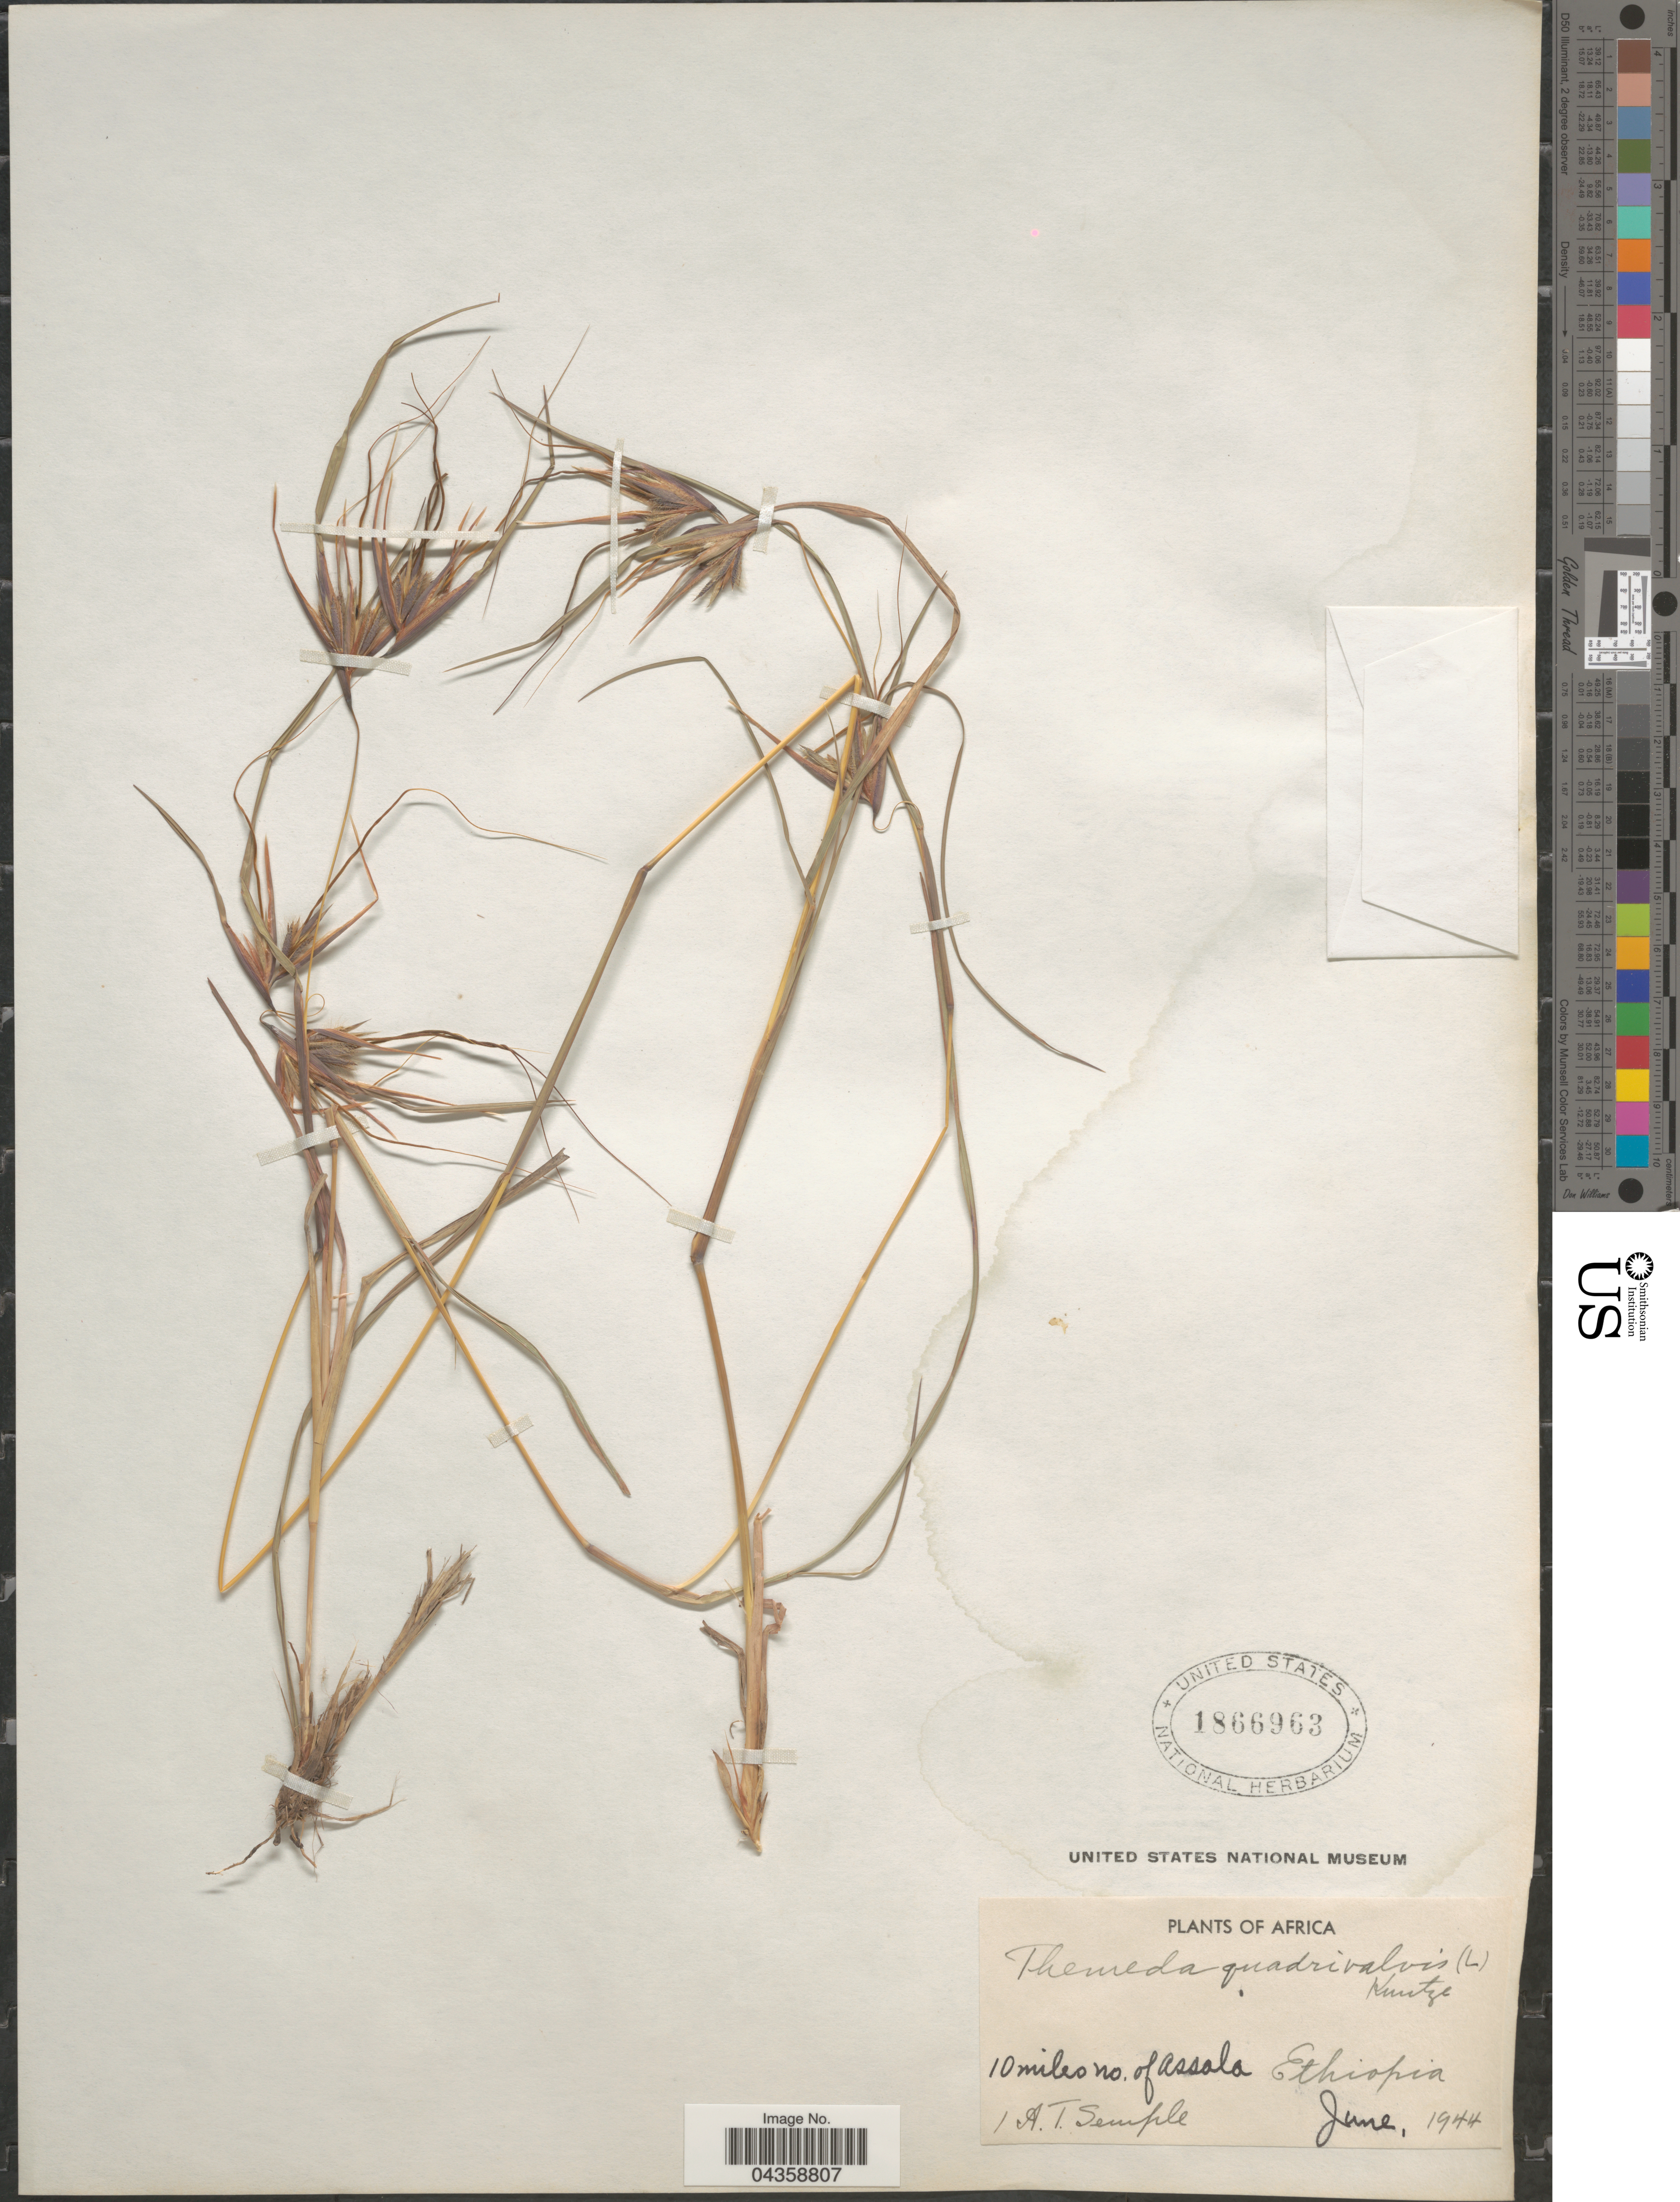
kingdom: Plantae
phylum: Tracheophyta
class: Liliopsida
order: Poales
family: Poaceae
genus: Themeda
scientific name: Themeda quadrivalvis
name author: (L.) Kuntze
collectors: A. Semple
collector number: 1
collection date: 1944-06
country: Ethiopia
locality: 10 miles no. of Assala.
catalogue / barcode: US 1866963